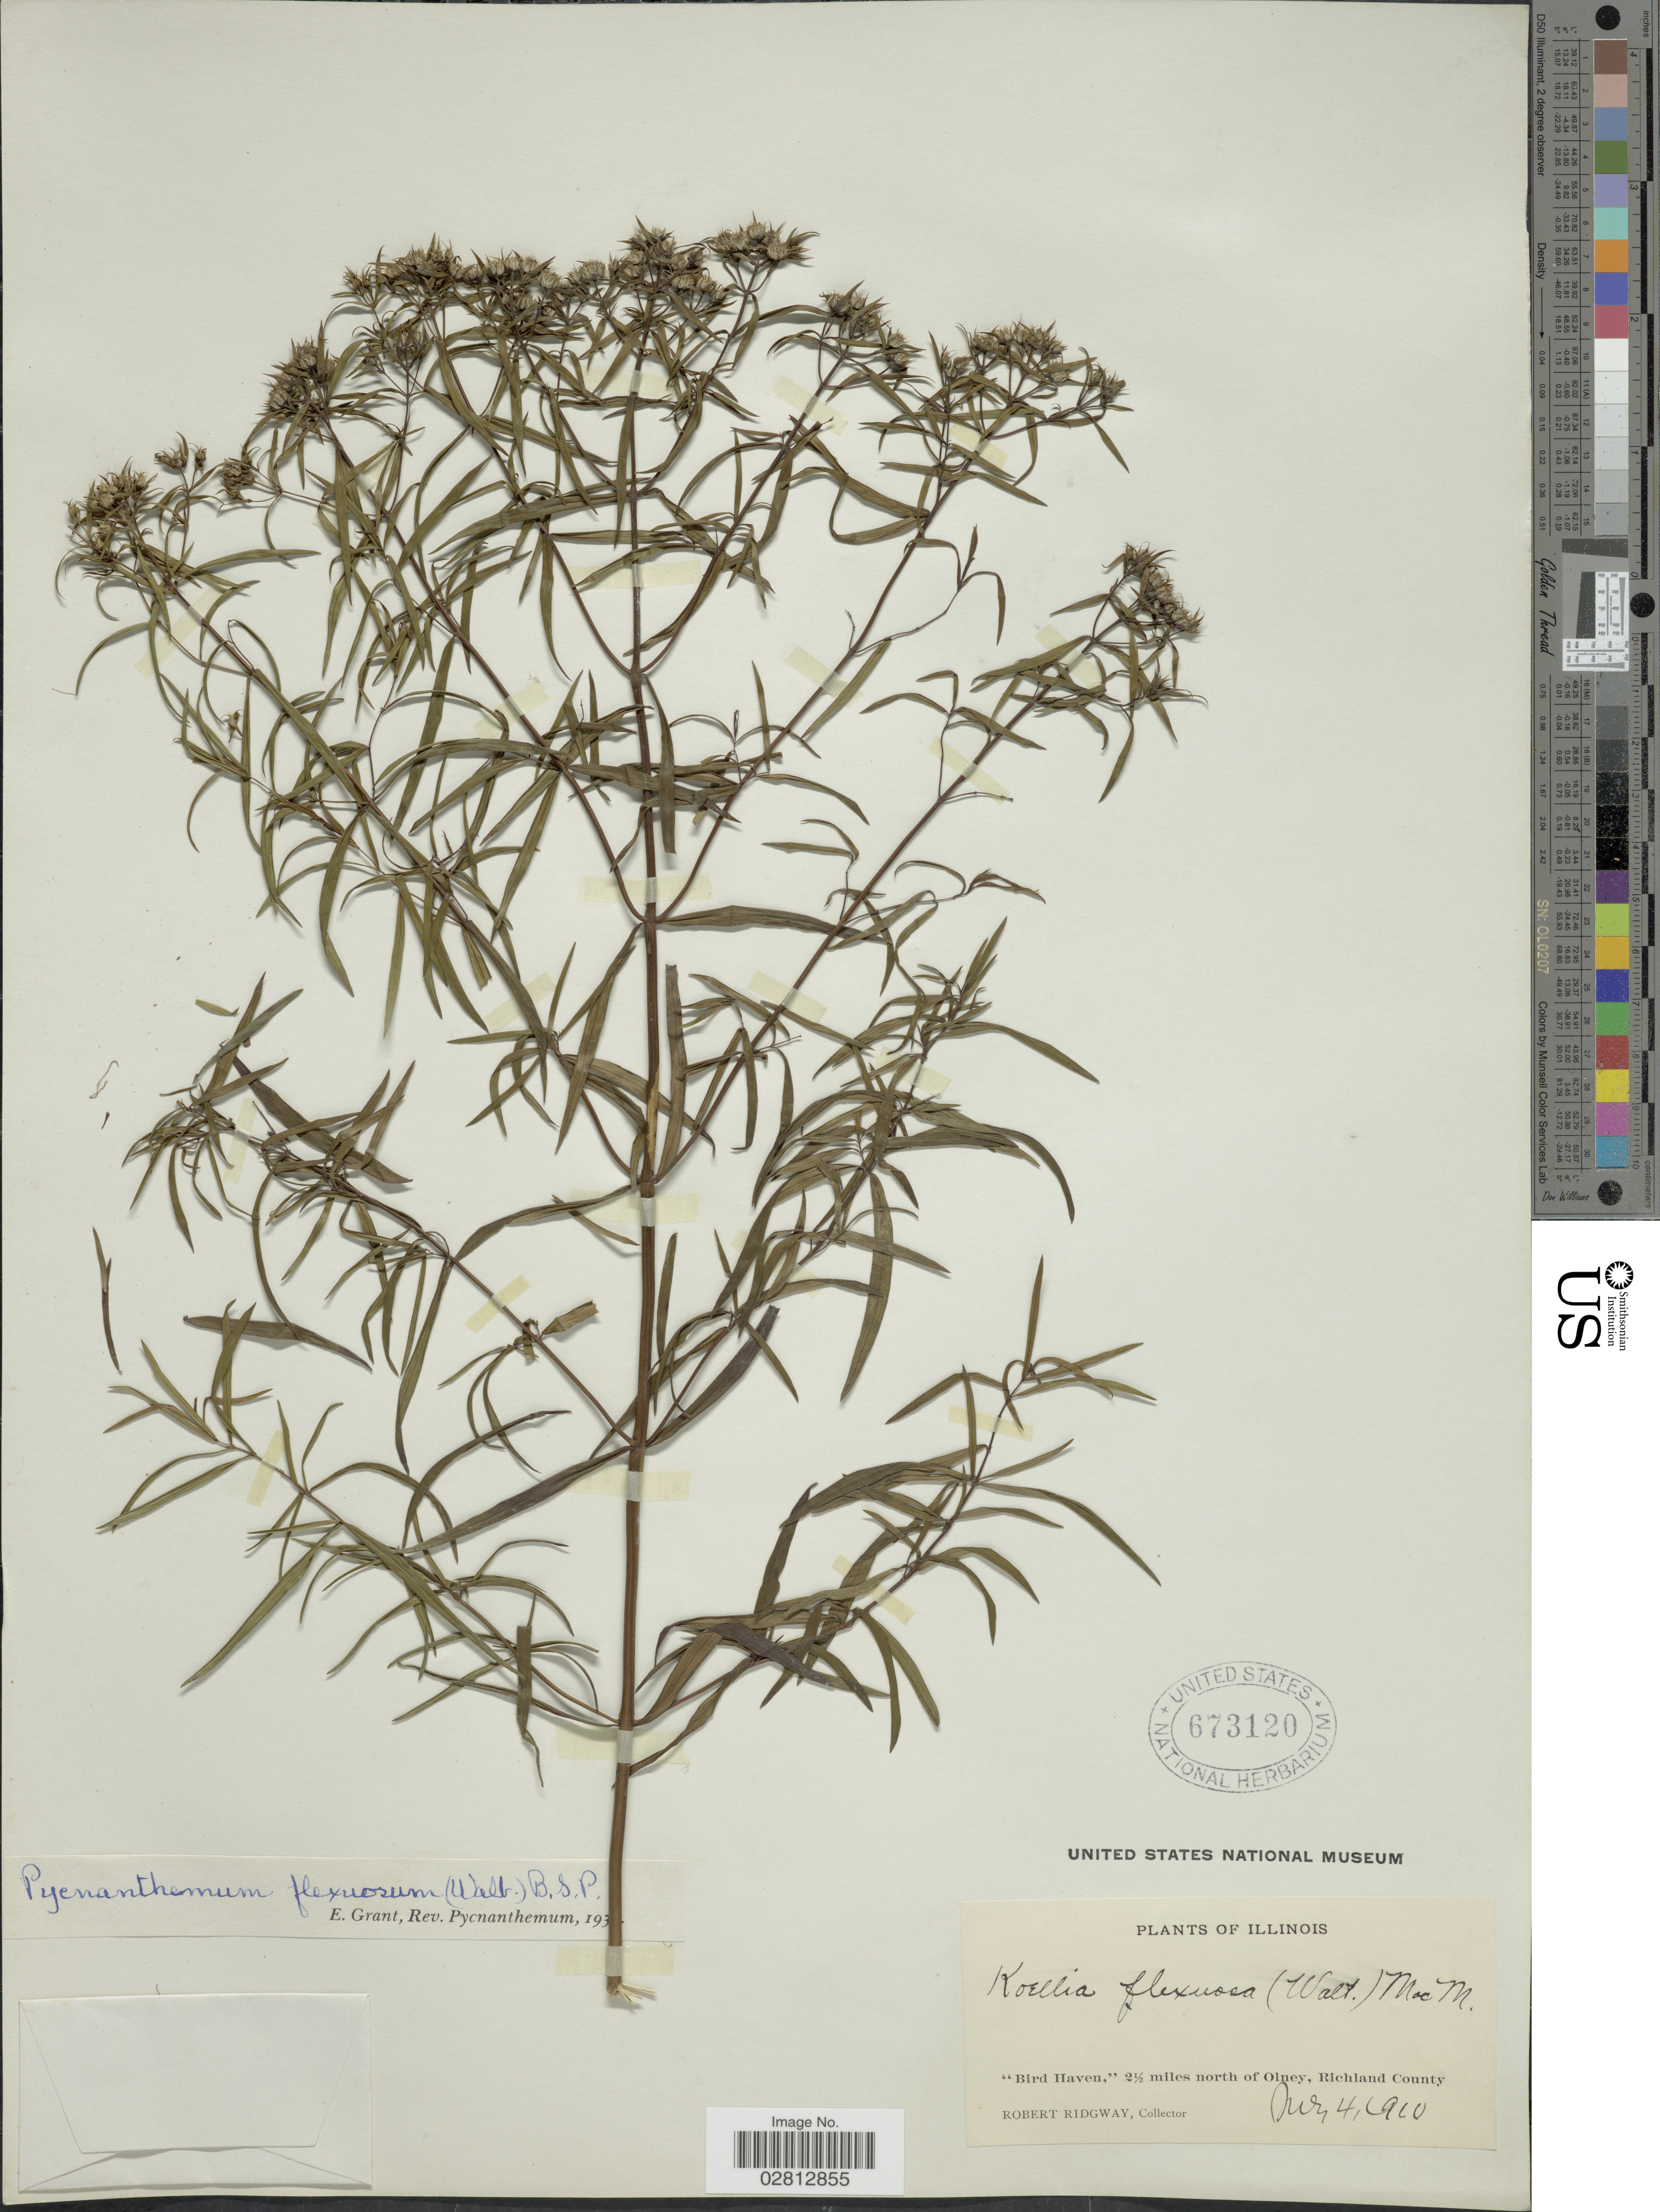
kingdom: Plantae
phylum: Tracheophyta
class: Magnoliopsida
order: Lamiales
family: Lamiaceae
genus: Pycnanthemum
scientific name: Pycnanthemum tenuifolium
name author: Schrad.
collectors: R. Ridgway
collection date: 1910-07-04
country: United States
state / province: Illinois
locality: Bird Haven,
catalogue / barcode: US 673120